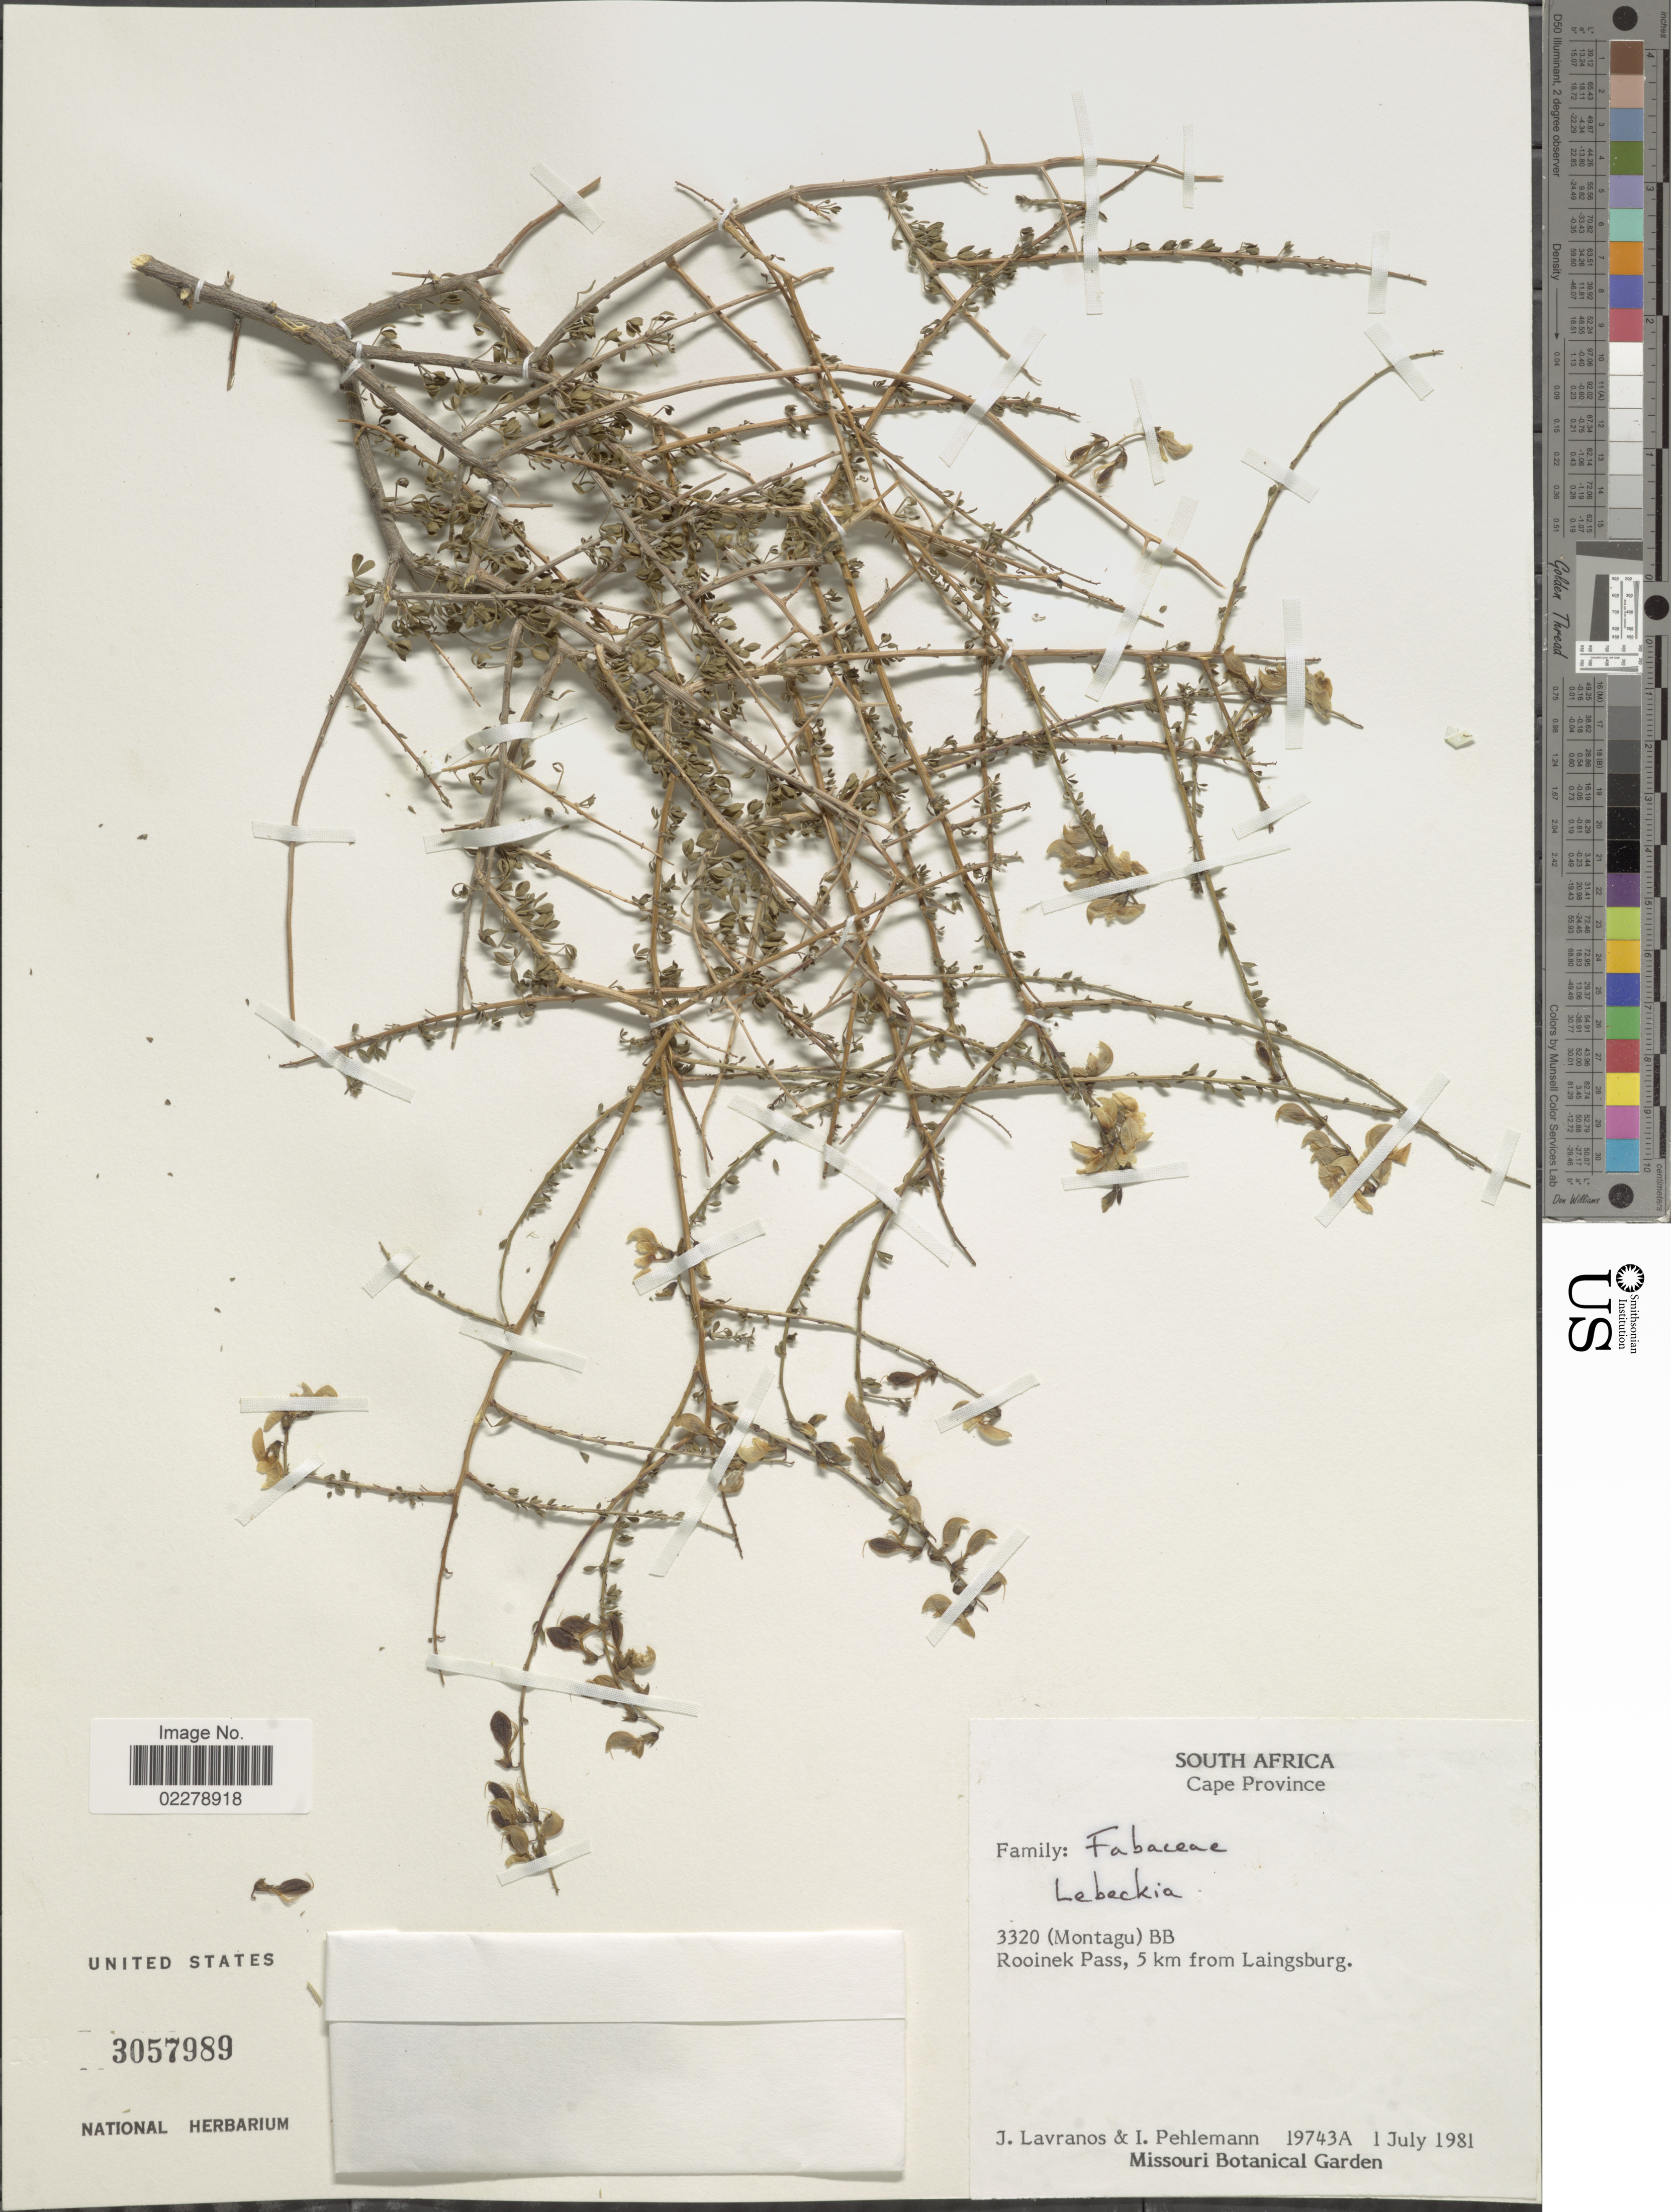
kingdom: Plantae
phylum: Tracheophyta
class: Magnoliopsida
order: Fabales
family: Fabaceae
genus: Lebeckia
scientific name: Lebeckia sp.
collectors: J. Lavranos & I. Pehlemann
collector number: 19743A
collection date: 1981-07-01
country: South Africa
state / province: Western Cape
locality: Rooinek Pass, 5 km from Laingsburg.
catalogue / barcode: US 3057989